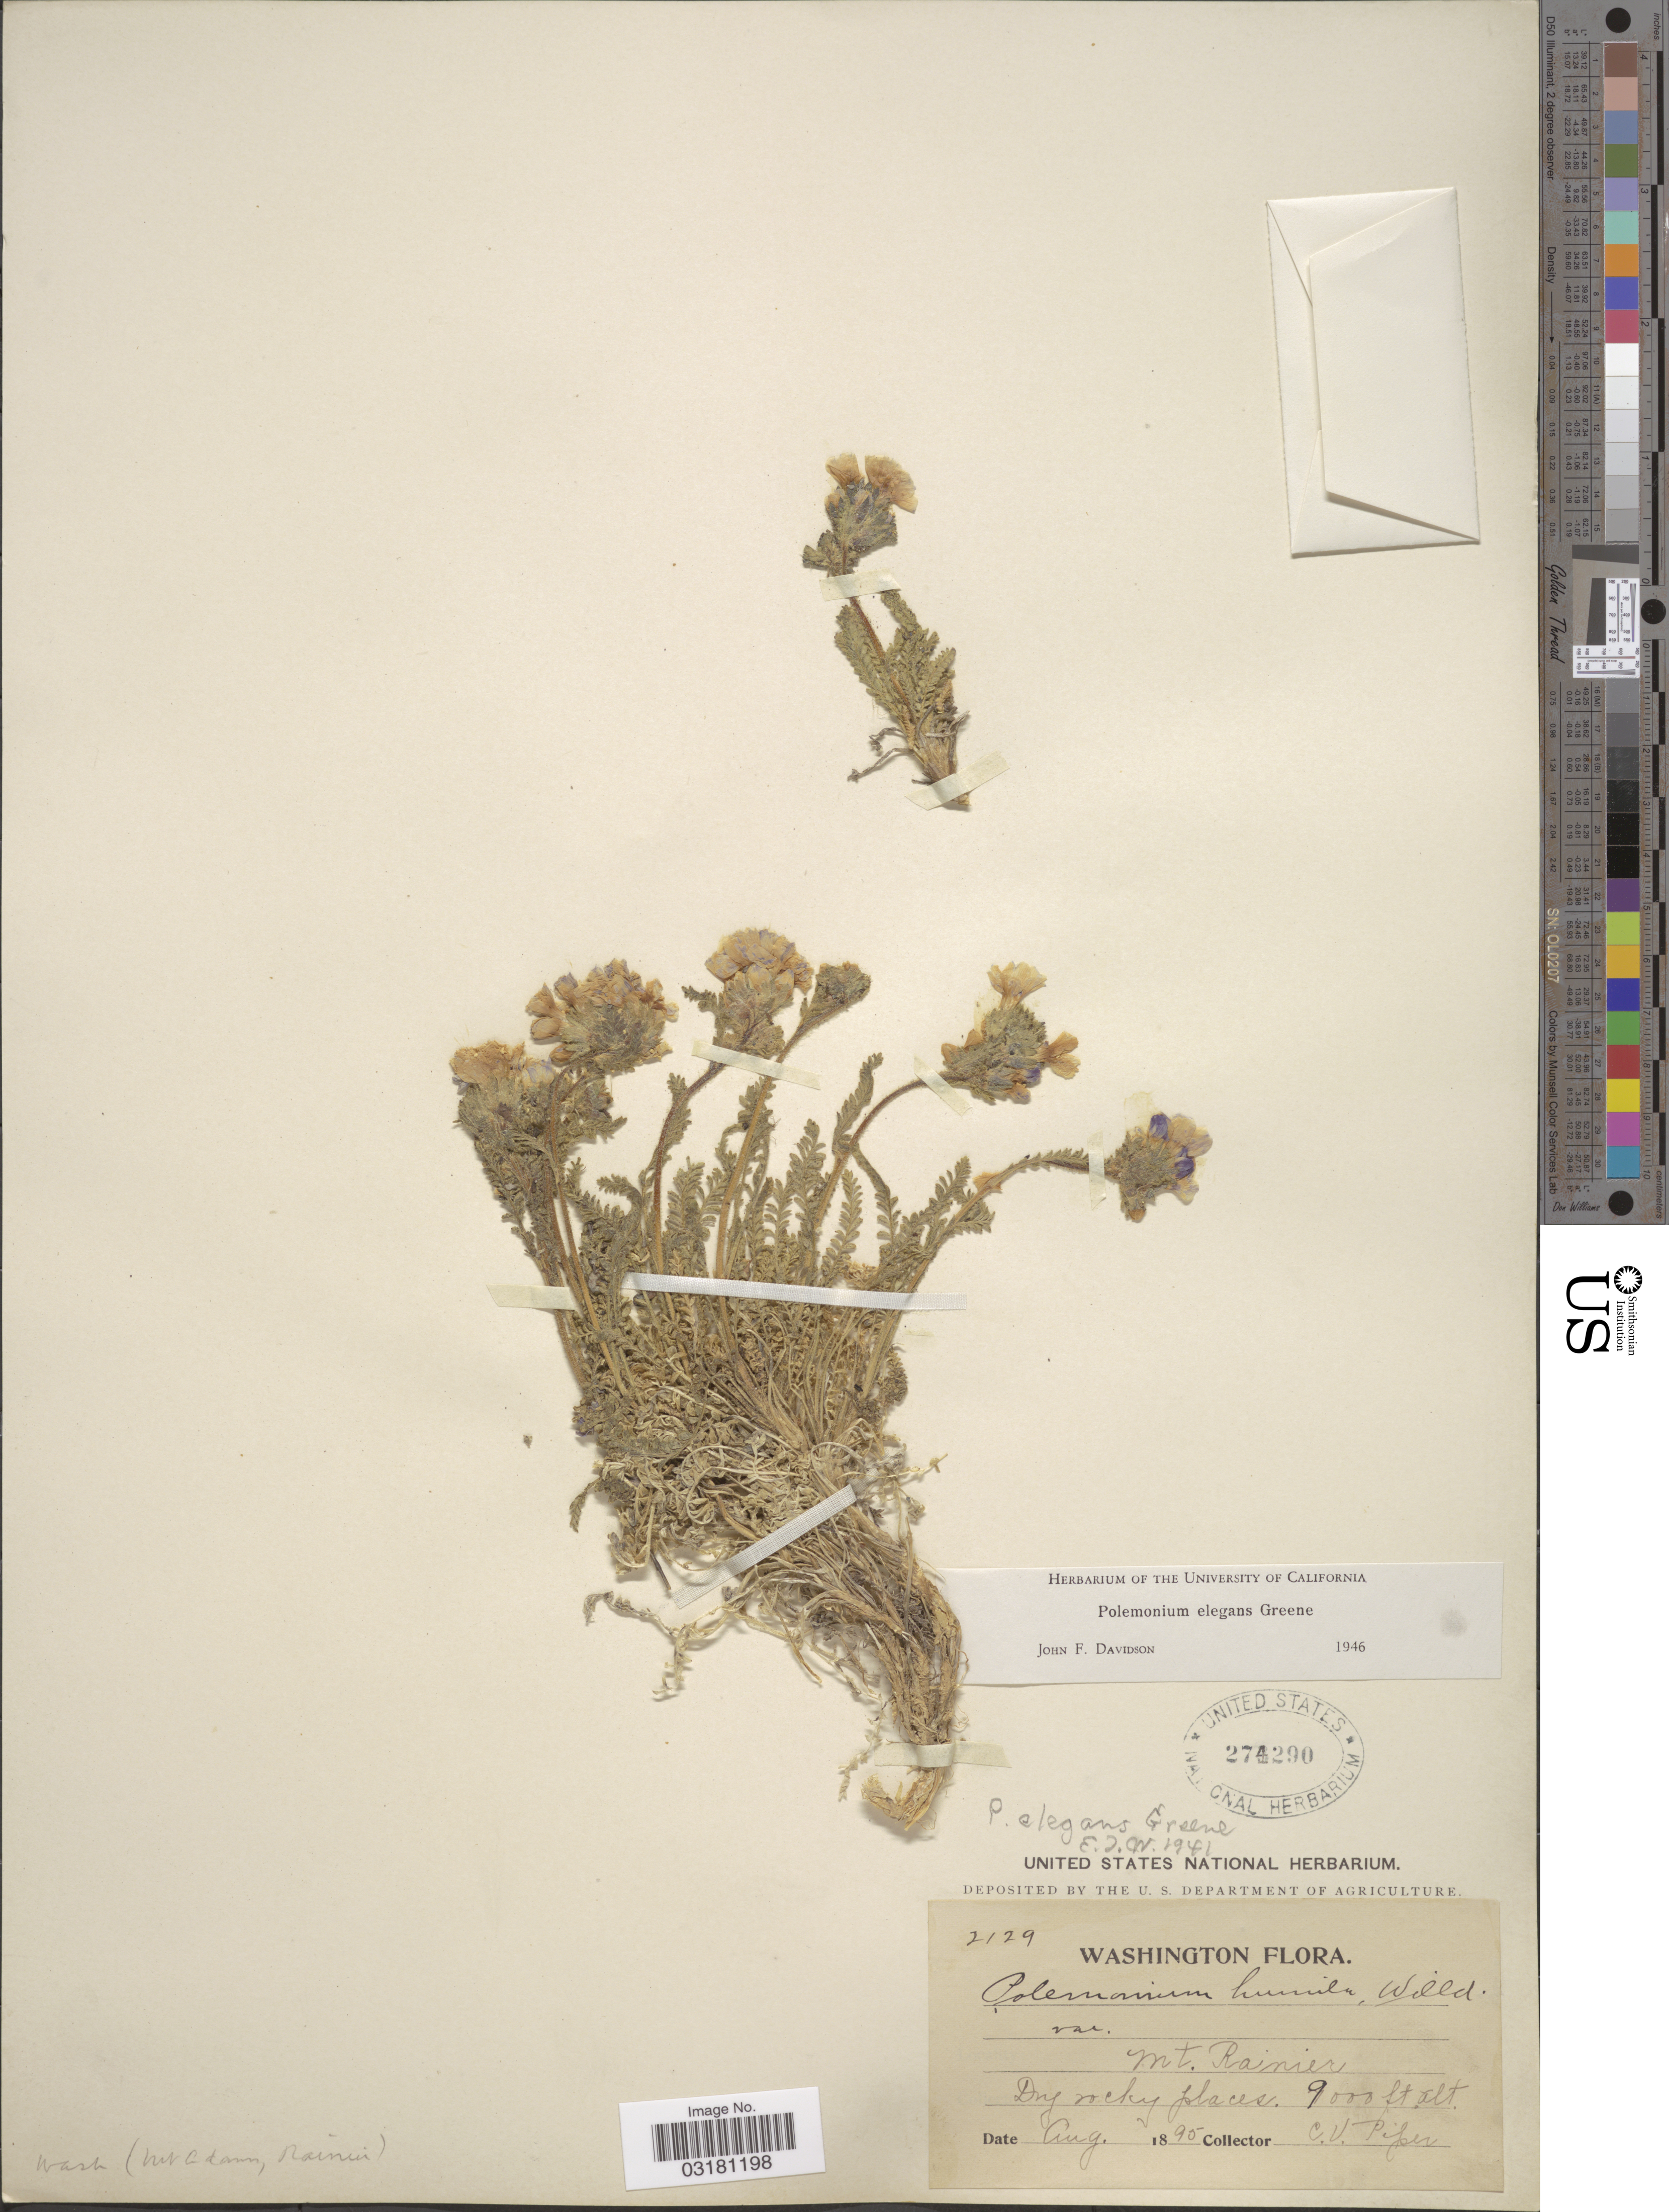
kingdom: Plantae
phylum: Tracheophyta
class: Magnoliopsida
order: Ericales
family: Polemoniaceae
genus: Polemonium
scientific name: Polemonium elegans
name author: S.W. Greene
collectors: C. V. Piper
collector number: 2129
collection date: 1895-08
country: United States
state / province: Washington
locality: Mt. Rainier.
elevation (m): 2743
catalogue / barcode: US 274290